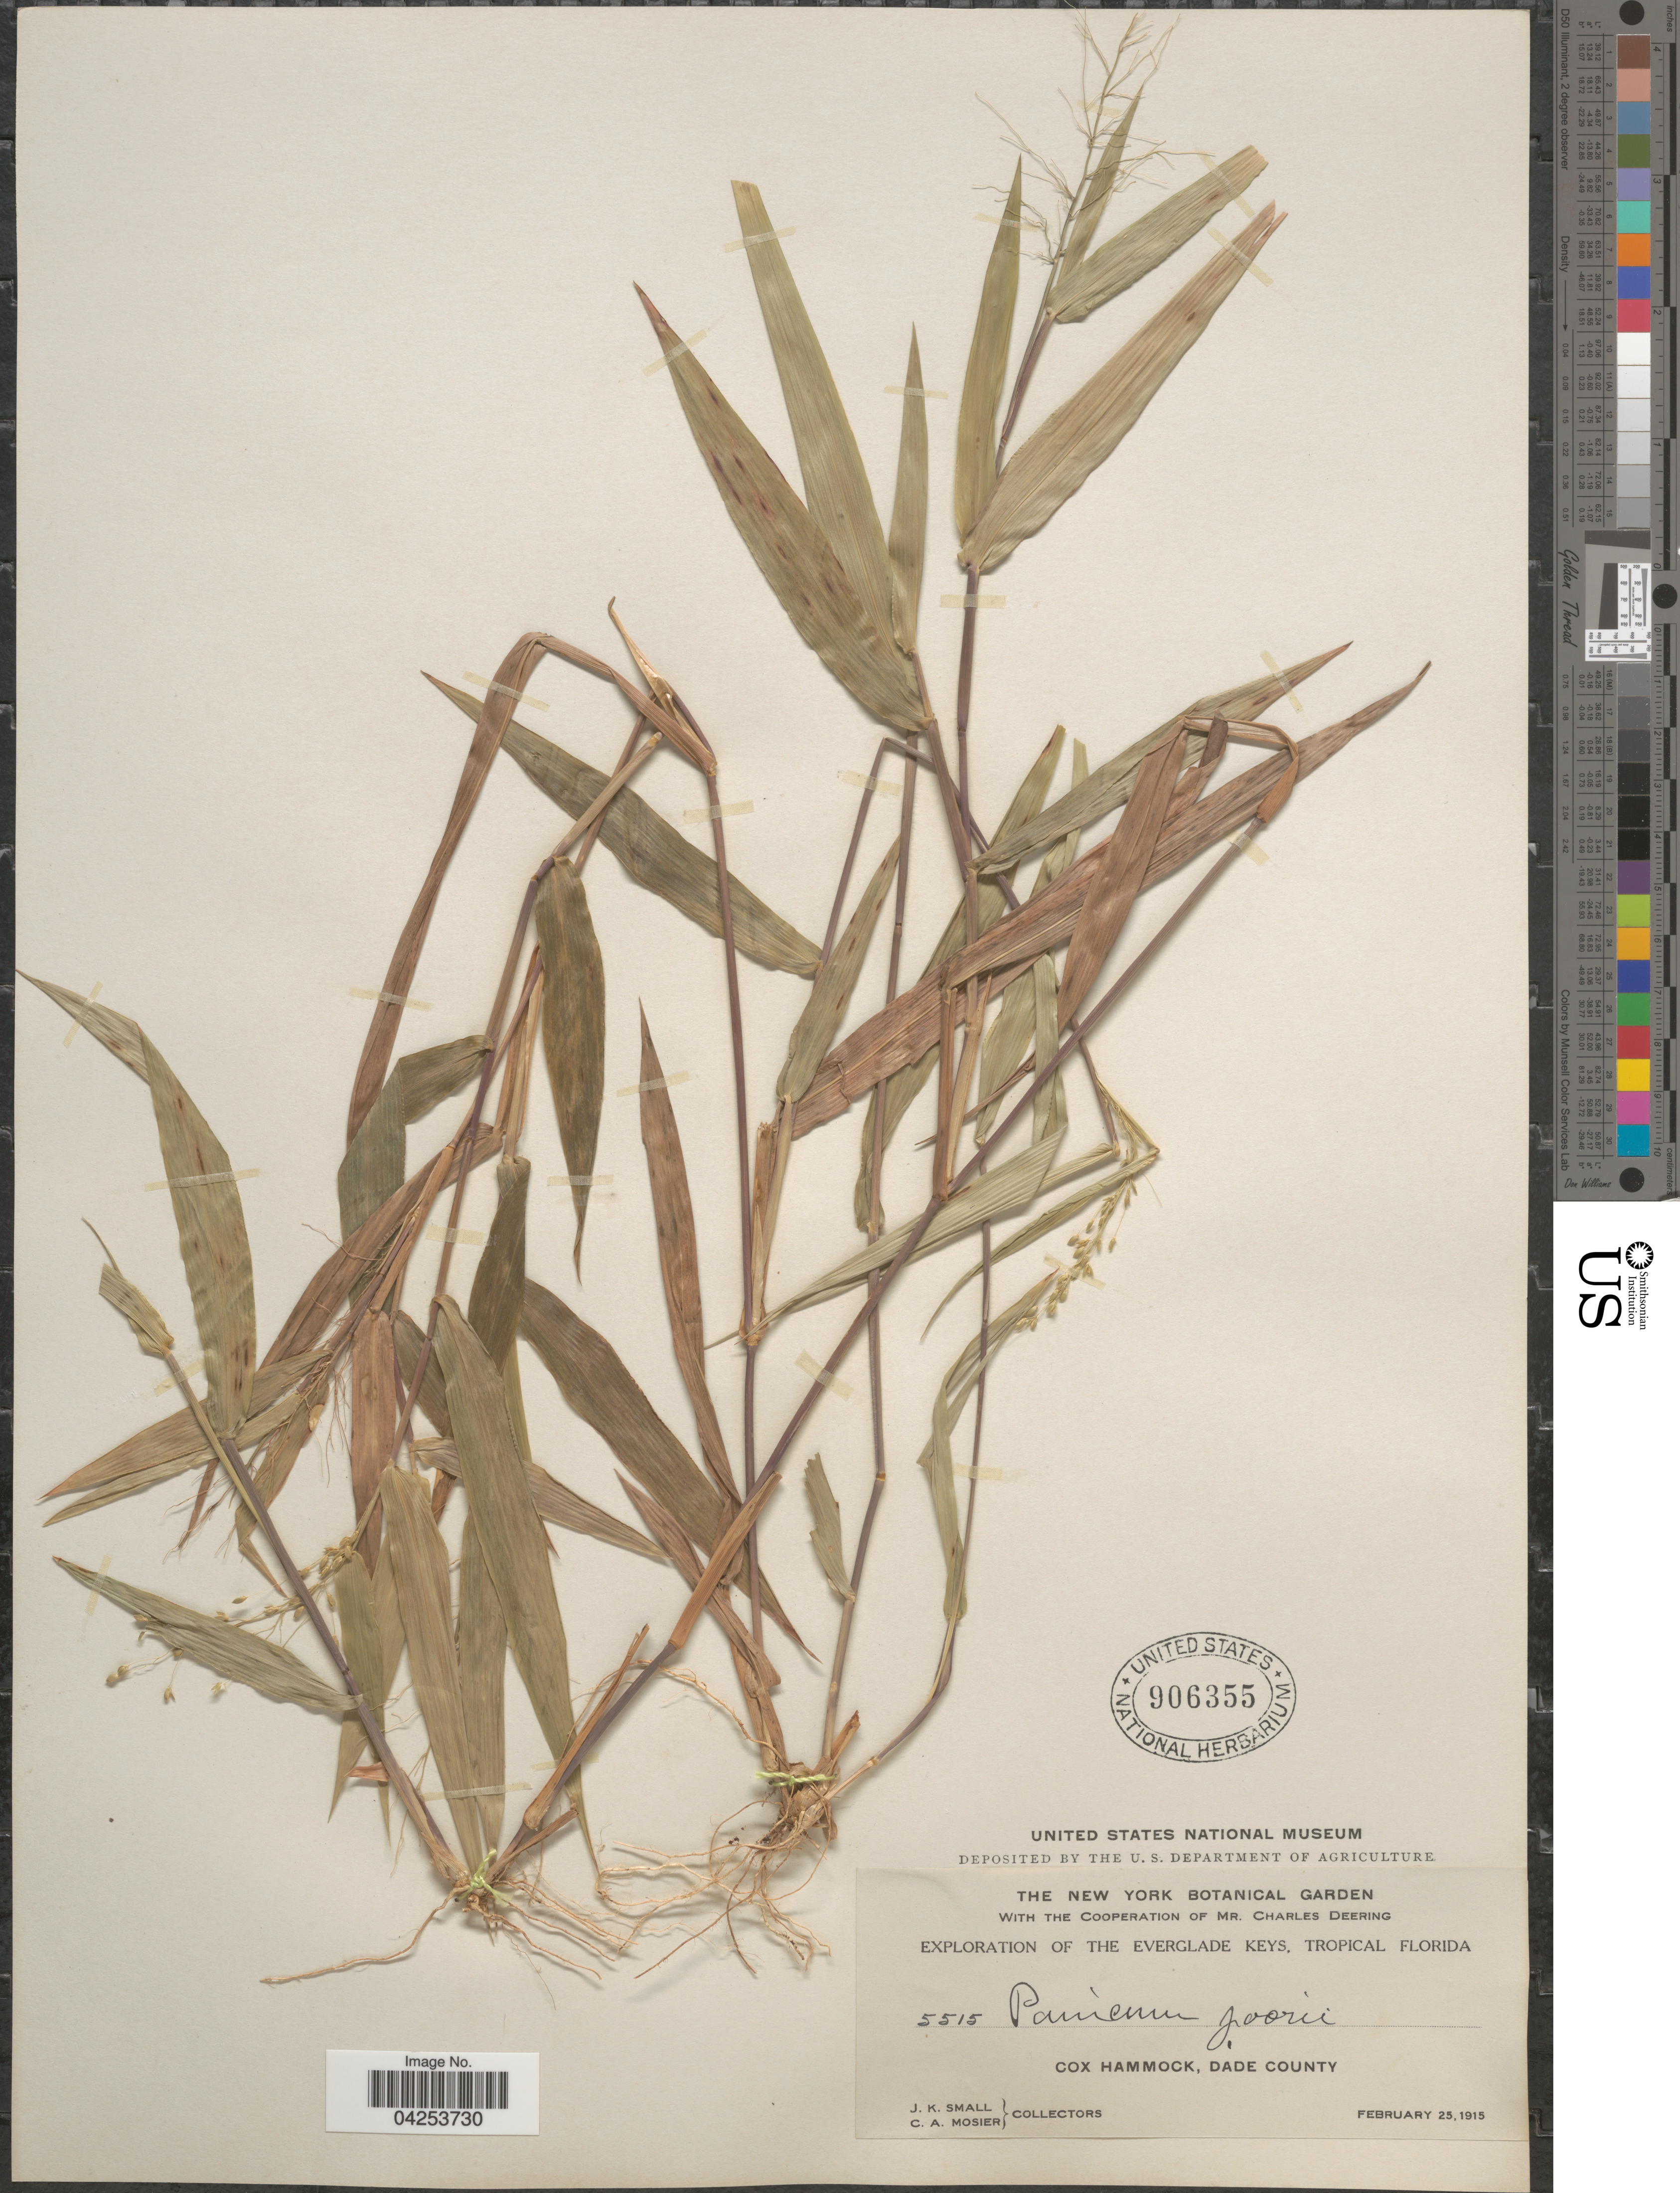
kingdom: Plantae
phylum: Tracheophyta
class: Liliopsida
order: Poales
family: Poaceae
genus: Dichanthelium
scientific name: Dichanthelium commutatum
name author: (Schult.) Gould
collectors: J. K. Small & C. A. Mosier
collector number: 5515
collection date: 1915-02-25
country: United States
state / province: Florida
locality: Exploration of the Everglade Keys, Tropical Florida. Cox Hammock, Dade County.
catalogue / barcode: US 906355